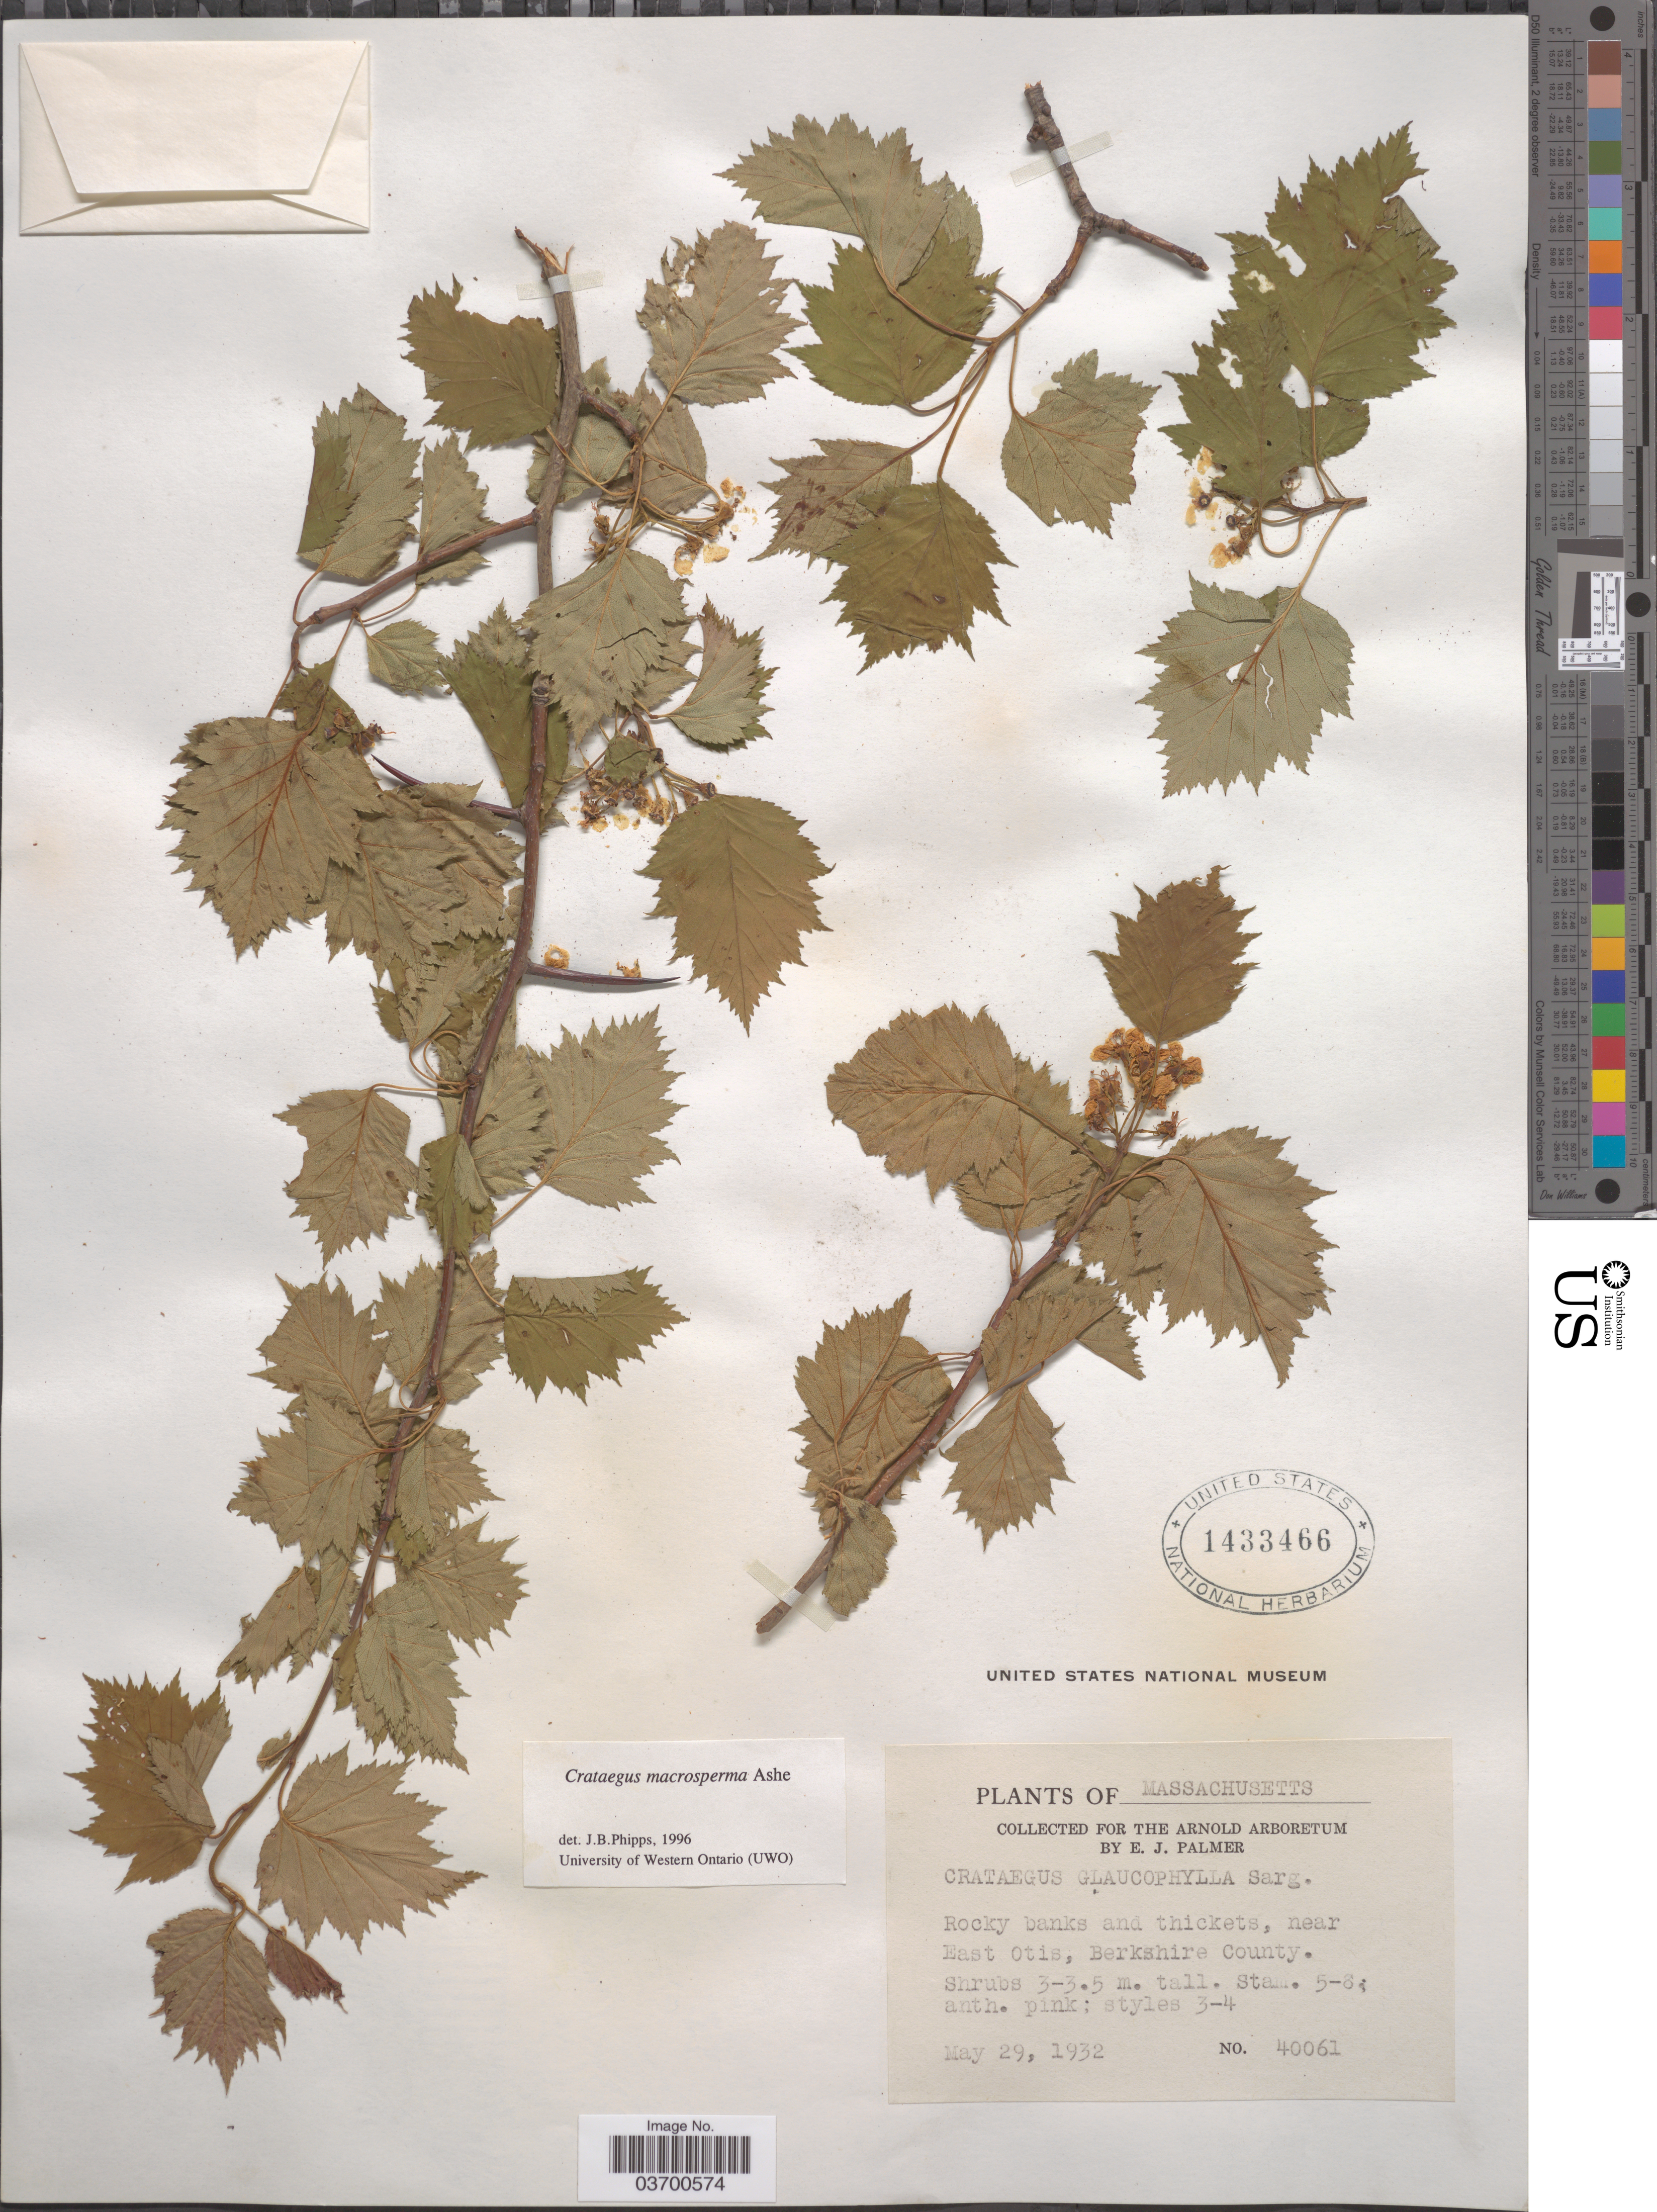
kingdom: Plantae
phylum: Tracheophyta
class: Magnoliopsida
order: Rosales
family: Rosaceae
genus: Crataegus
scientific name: Crataegus macrosperma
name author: Ashe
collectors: E. J. Palmer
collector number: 40061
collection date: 1932-05-29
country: United States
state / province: Massachusetts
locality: Near East Otis, Berkshire County.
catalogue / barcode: US 1433466